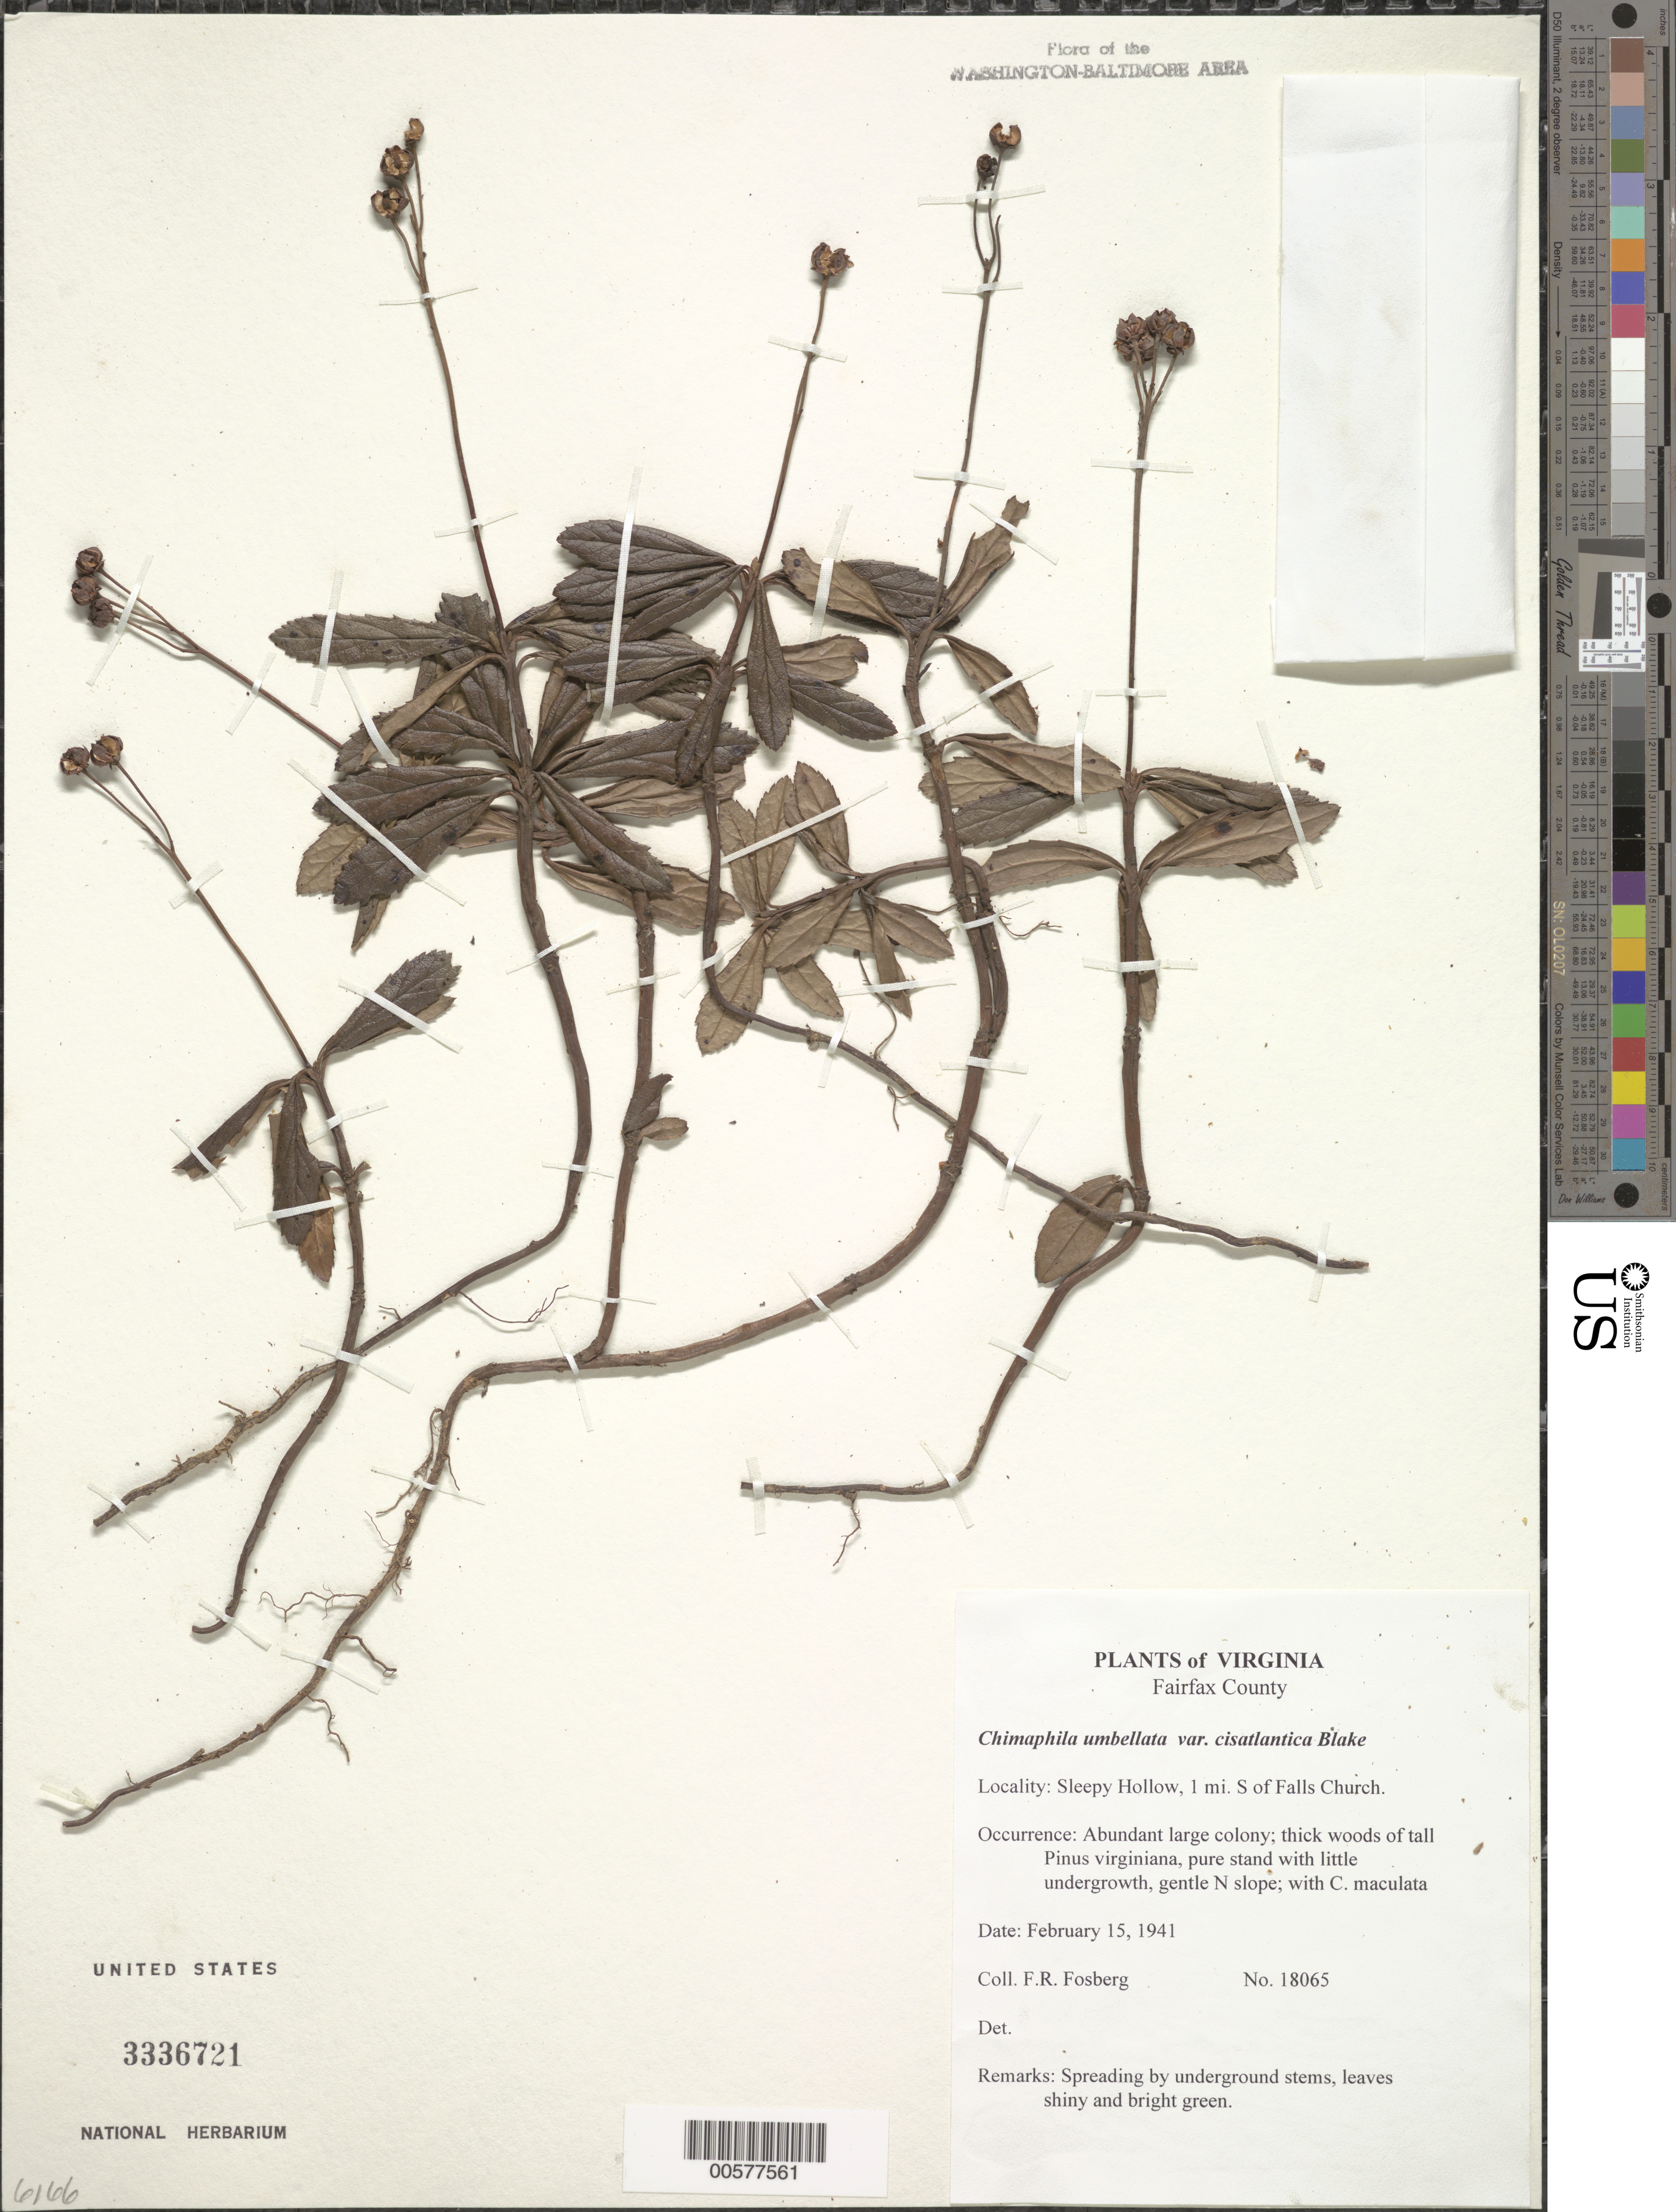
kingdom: Plantae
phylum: Tracheophyta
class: Magnoliopsida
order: Ericales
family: Ericaceae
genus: Chimaphila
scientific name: Chimaphila umbellata var. cisatlantica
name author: S.F. Blake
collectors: F. R. Fosberg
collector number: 18065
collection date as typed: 15 Feb 1941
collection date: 1941-02-15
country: United States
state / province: Virginia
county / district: Fairfax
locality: Sleepy Hollow, 1 mi. S of Falls Church.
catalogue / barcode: US 3336721